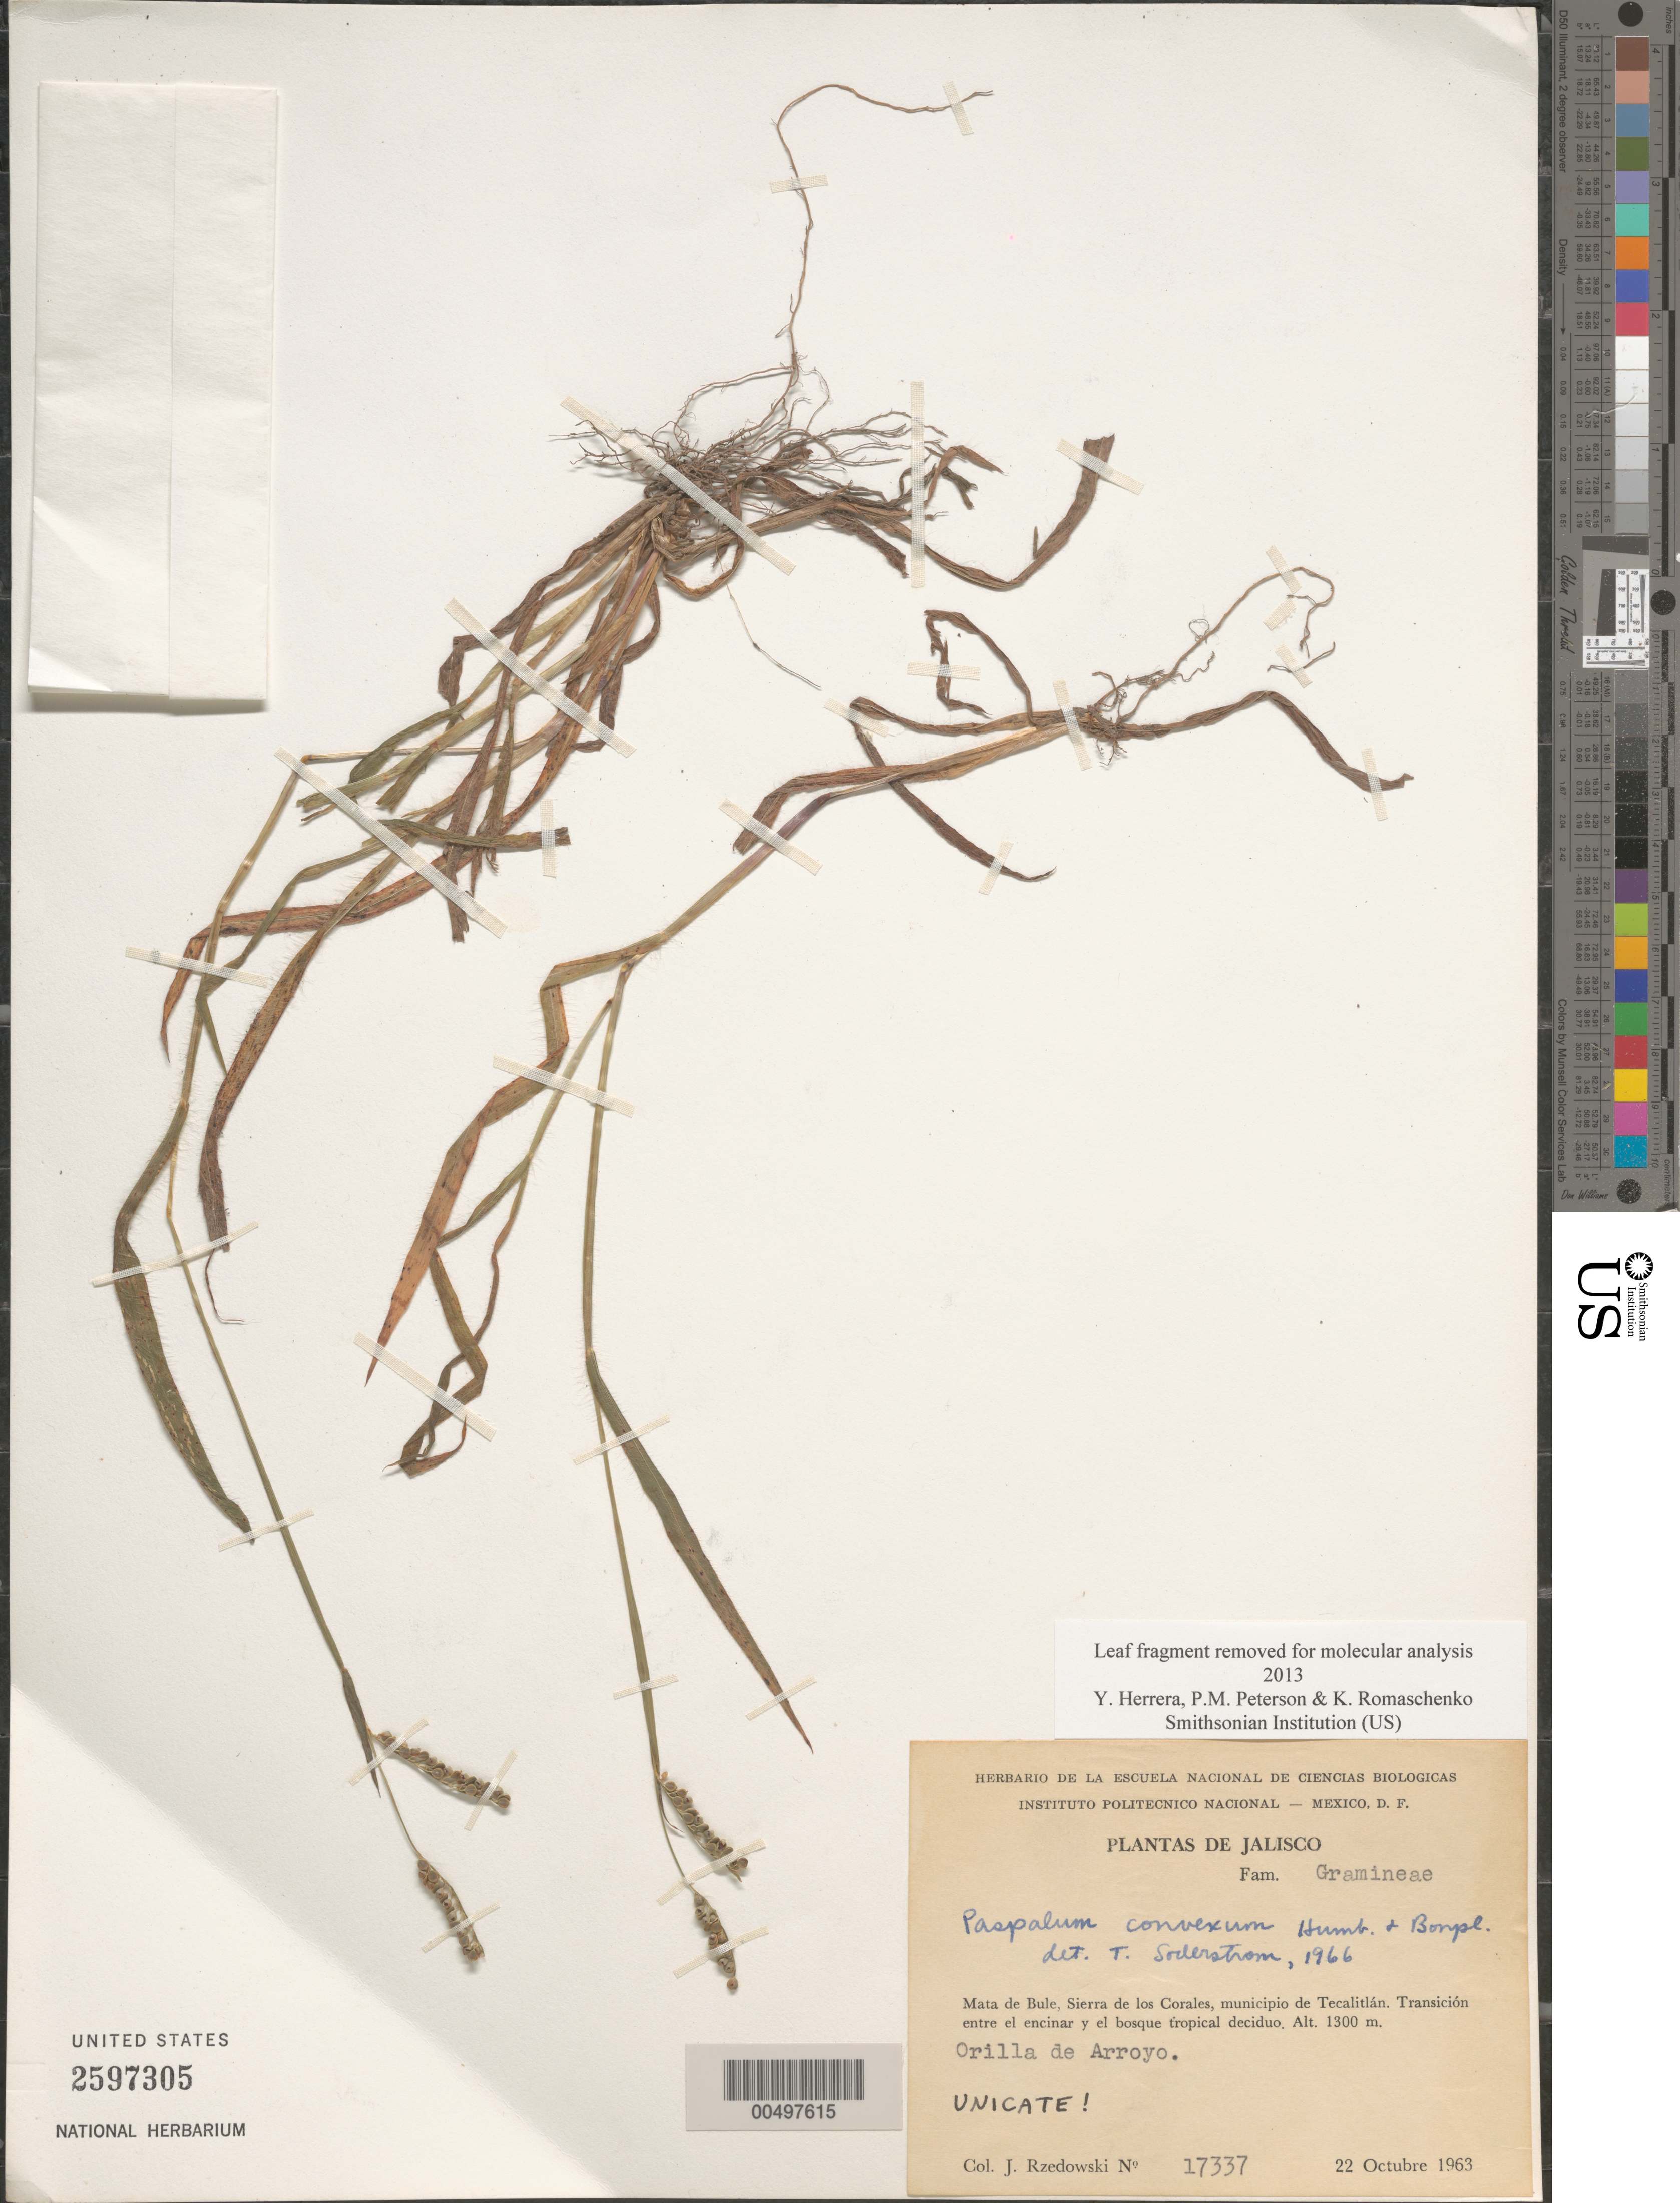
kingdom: Plantae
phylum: Tracheophyta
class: Liliopsida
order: Poales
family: Poaceae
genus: Paspalum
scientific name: Paspalum convexum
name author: Humb. & Bonpl. ex Flüggé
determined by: Soderstrom, T. R.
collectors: J. Rzedowski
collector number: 17337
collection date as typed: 22 Oct 1963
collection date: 1963-10-22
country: Mexico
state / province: Jalisco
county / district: Tecalitlán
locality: Mata de Bule, Sierra de los Corales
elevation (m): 1300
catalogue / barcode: US 2597305